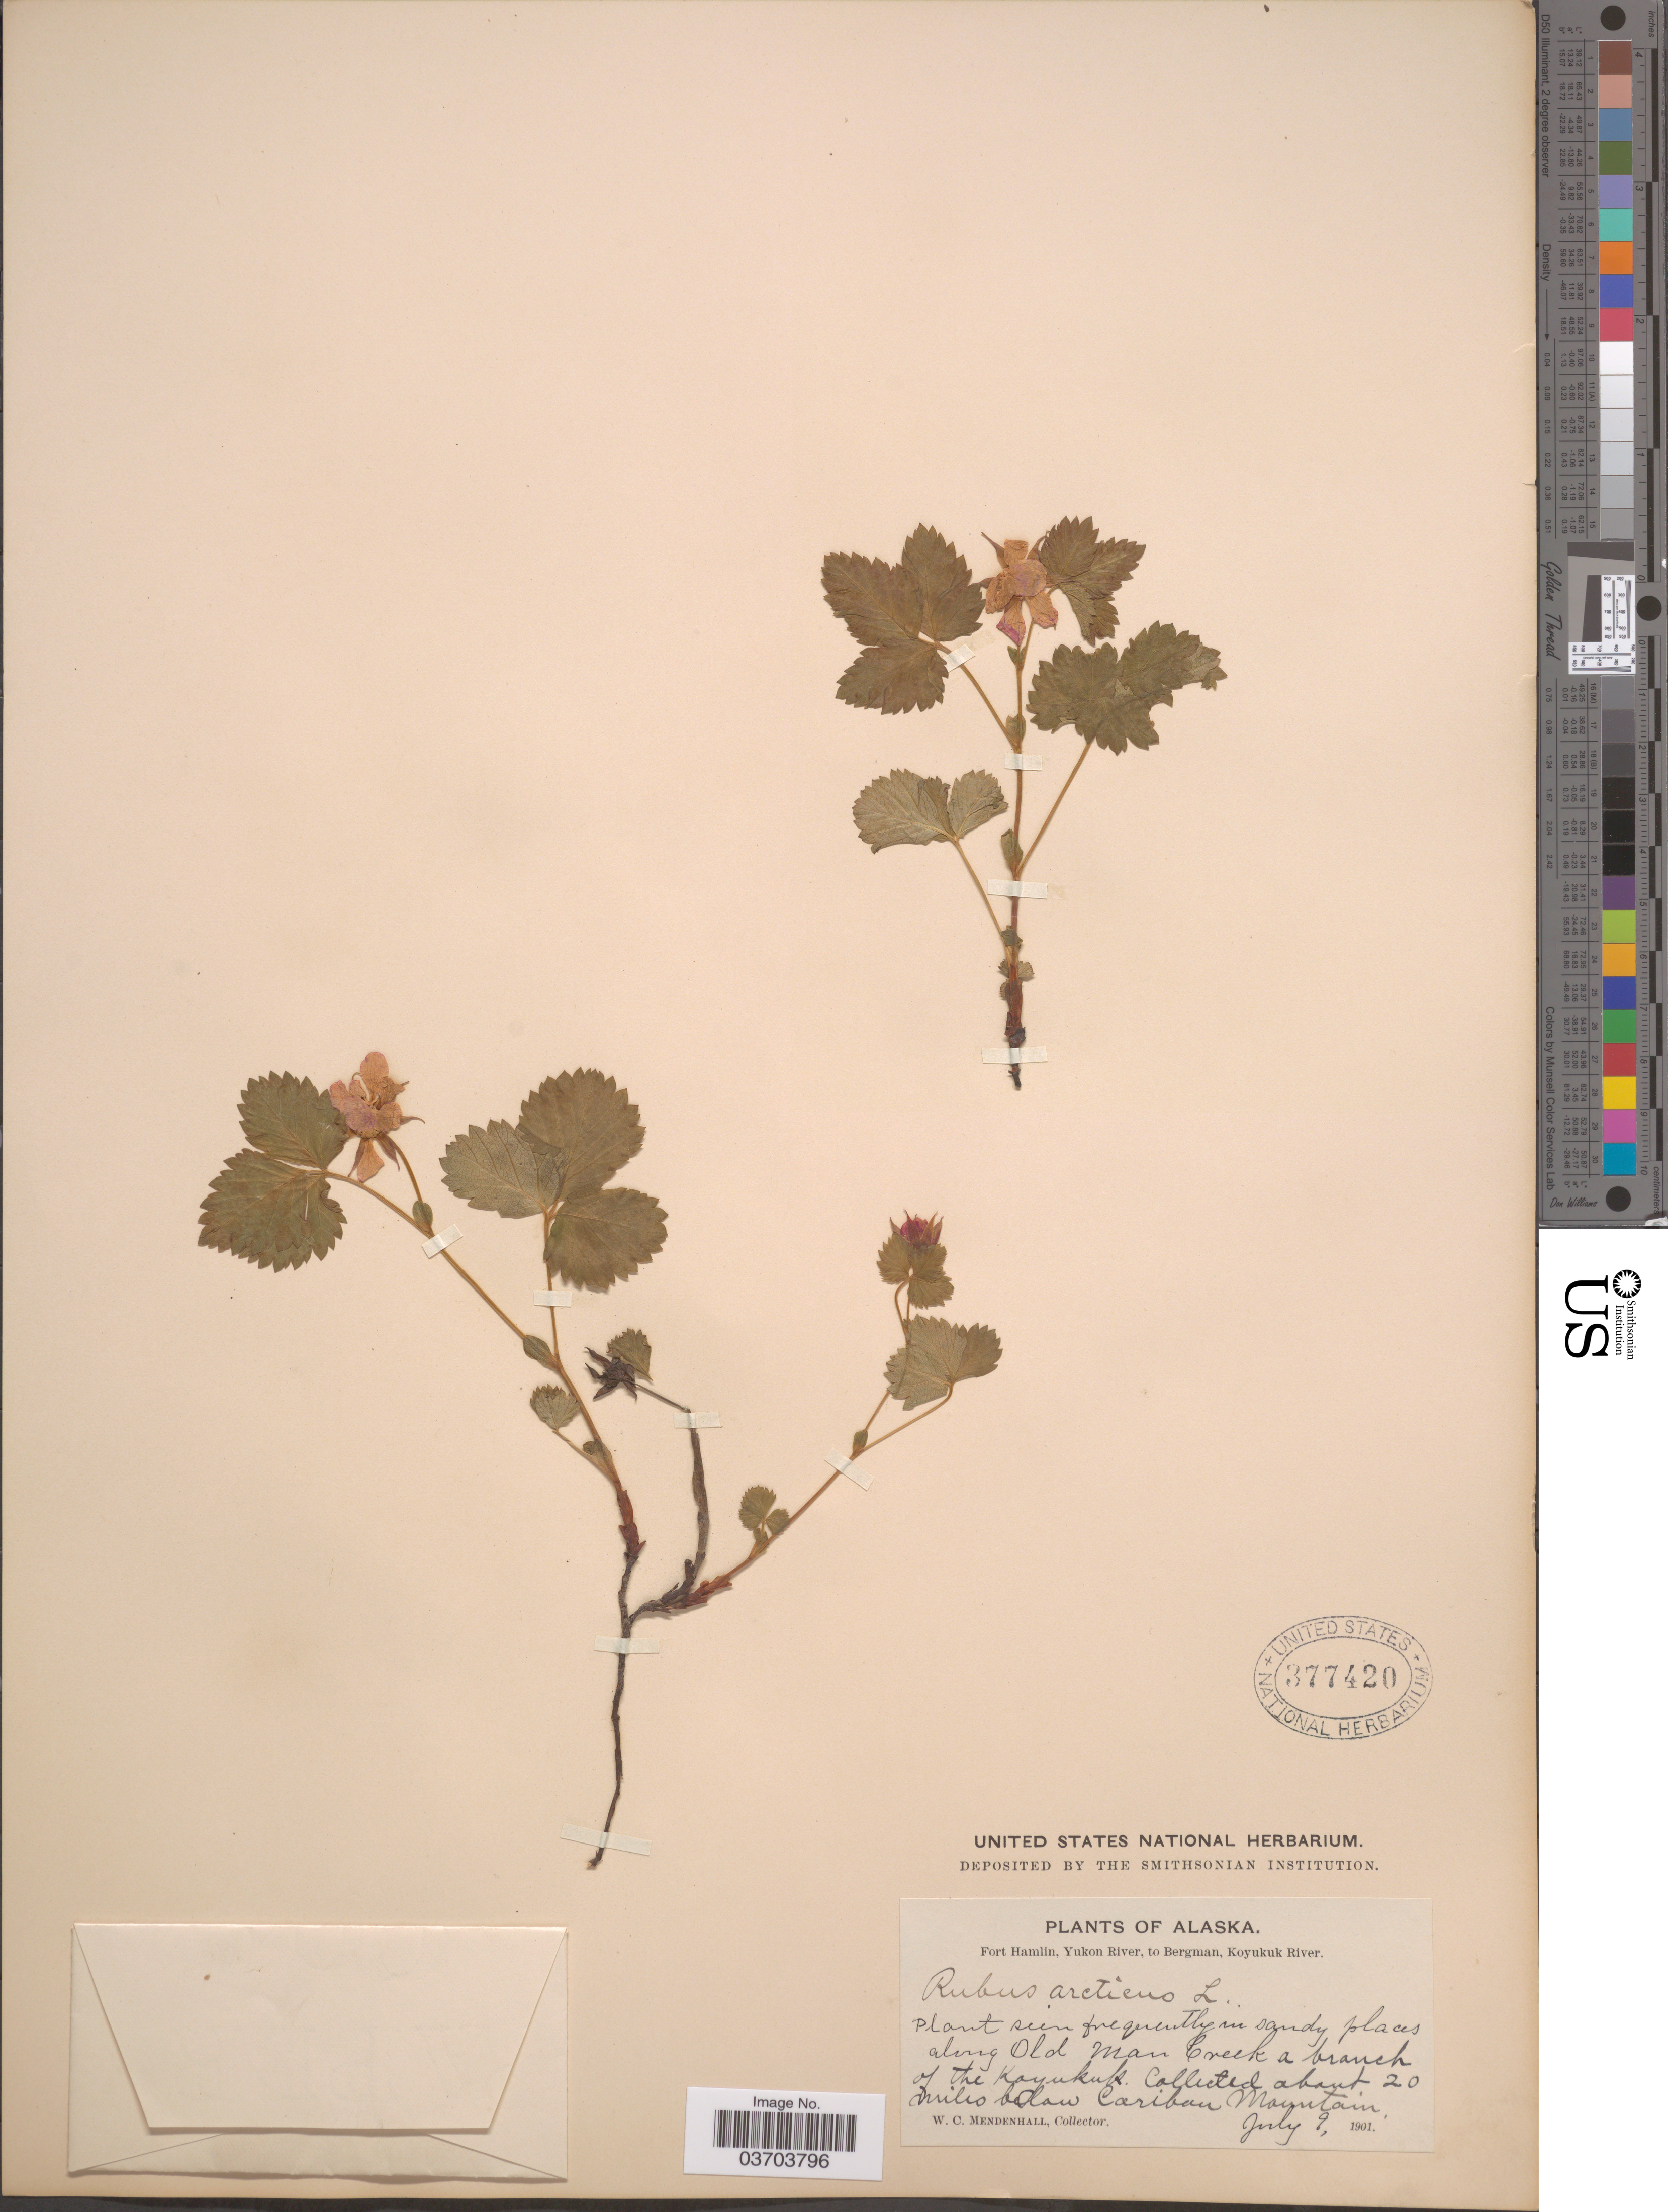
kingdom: Plantae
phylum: Tracheophyta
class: Magnoliopsida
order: Rosales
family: Rosaceae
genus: Rubus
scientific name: Rubus acaulis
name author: Michx.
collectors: W. Mendenhall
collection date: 1901-07-09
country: United States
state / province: Alaska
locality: Fort Hamlin, Yukon River, to Bergman, Koyukuk River. Along Old Man Creek a branch of the Koyukuk. About 20 miles below Cariban Mountain.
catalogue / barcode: US 377420